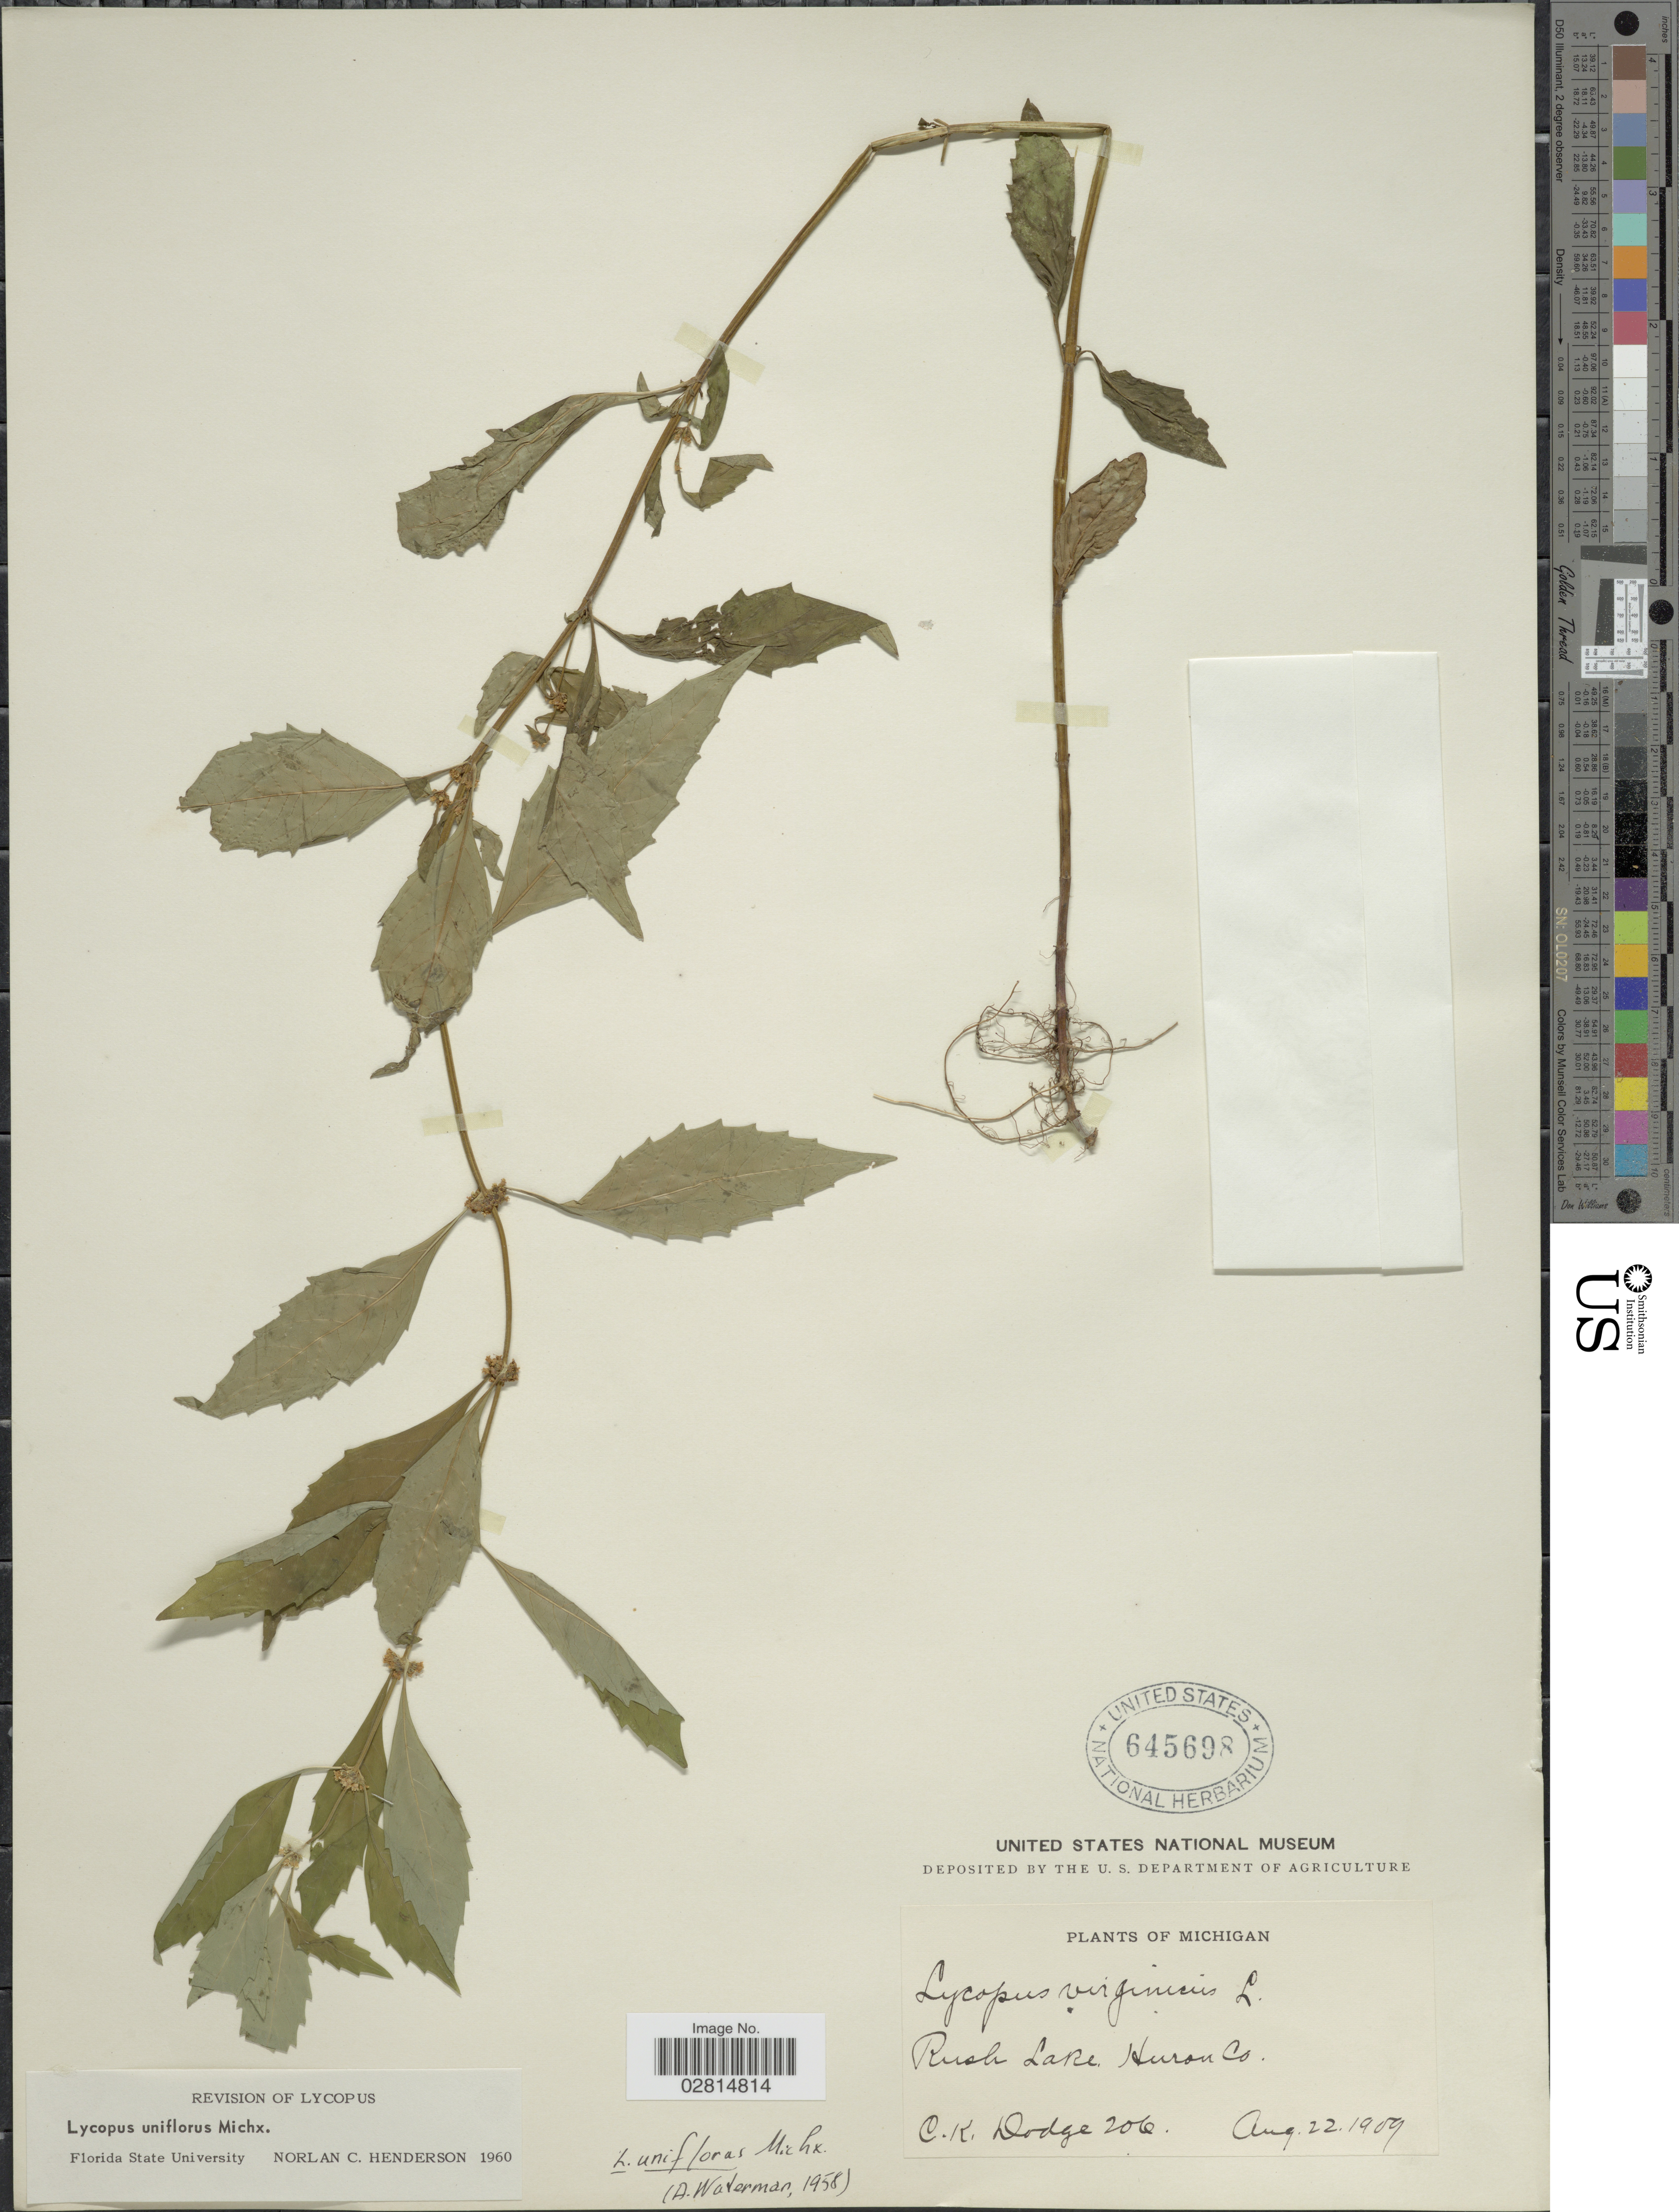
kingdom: Plantae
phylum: Tracheophyta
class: Magnoliopsida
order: Lamiales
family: Lamiaceae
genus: Lycopus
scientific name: Lycopus uniflorus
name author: Michx.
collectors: C. Dodge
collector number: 206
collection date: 1909-08-22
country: United States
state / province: Michigan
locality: Rush Lake, Huron Co.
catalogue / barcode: US 645698